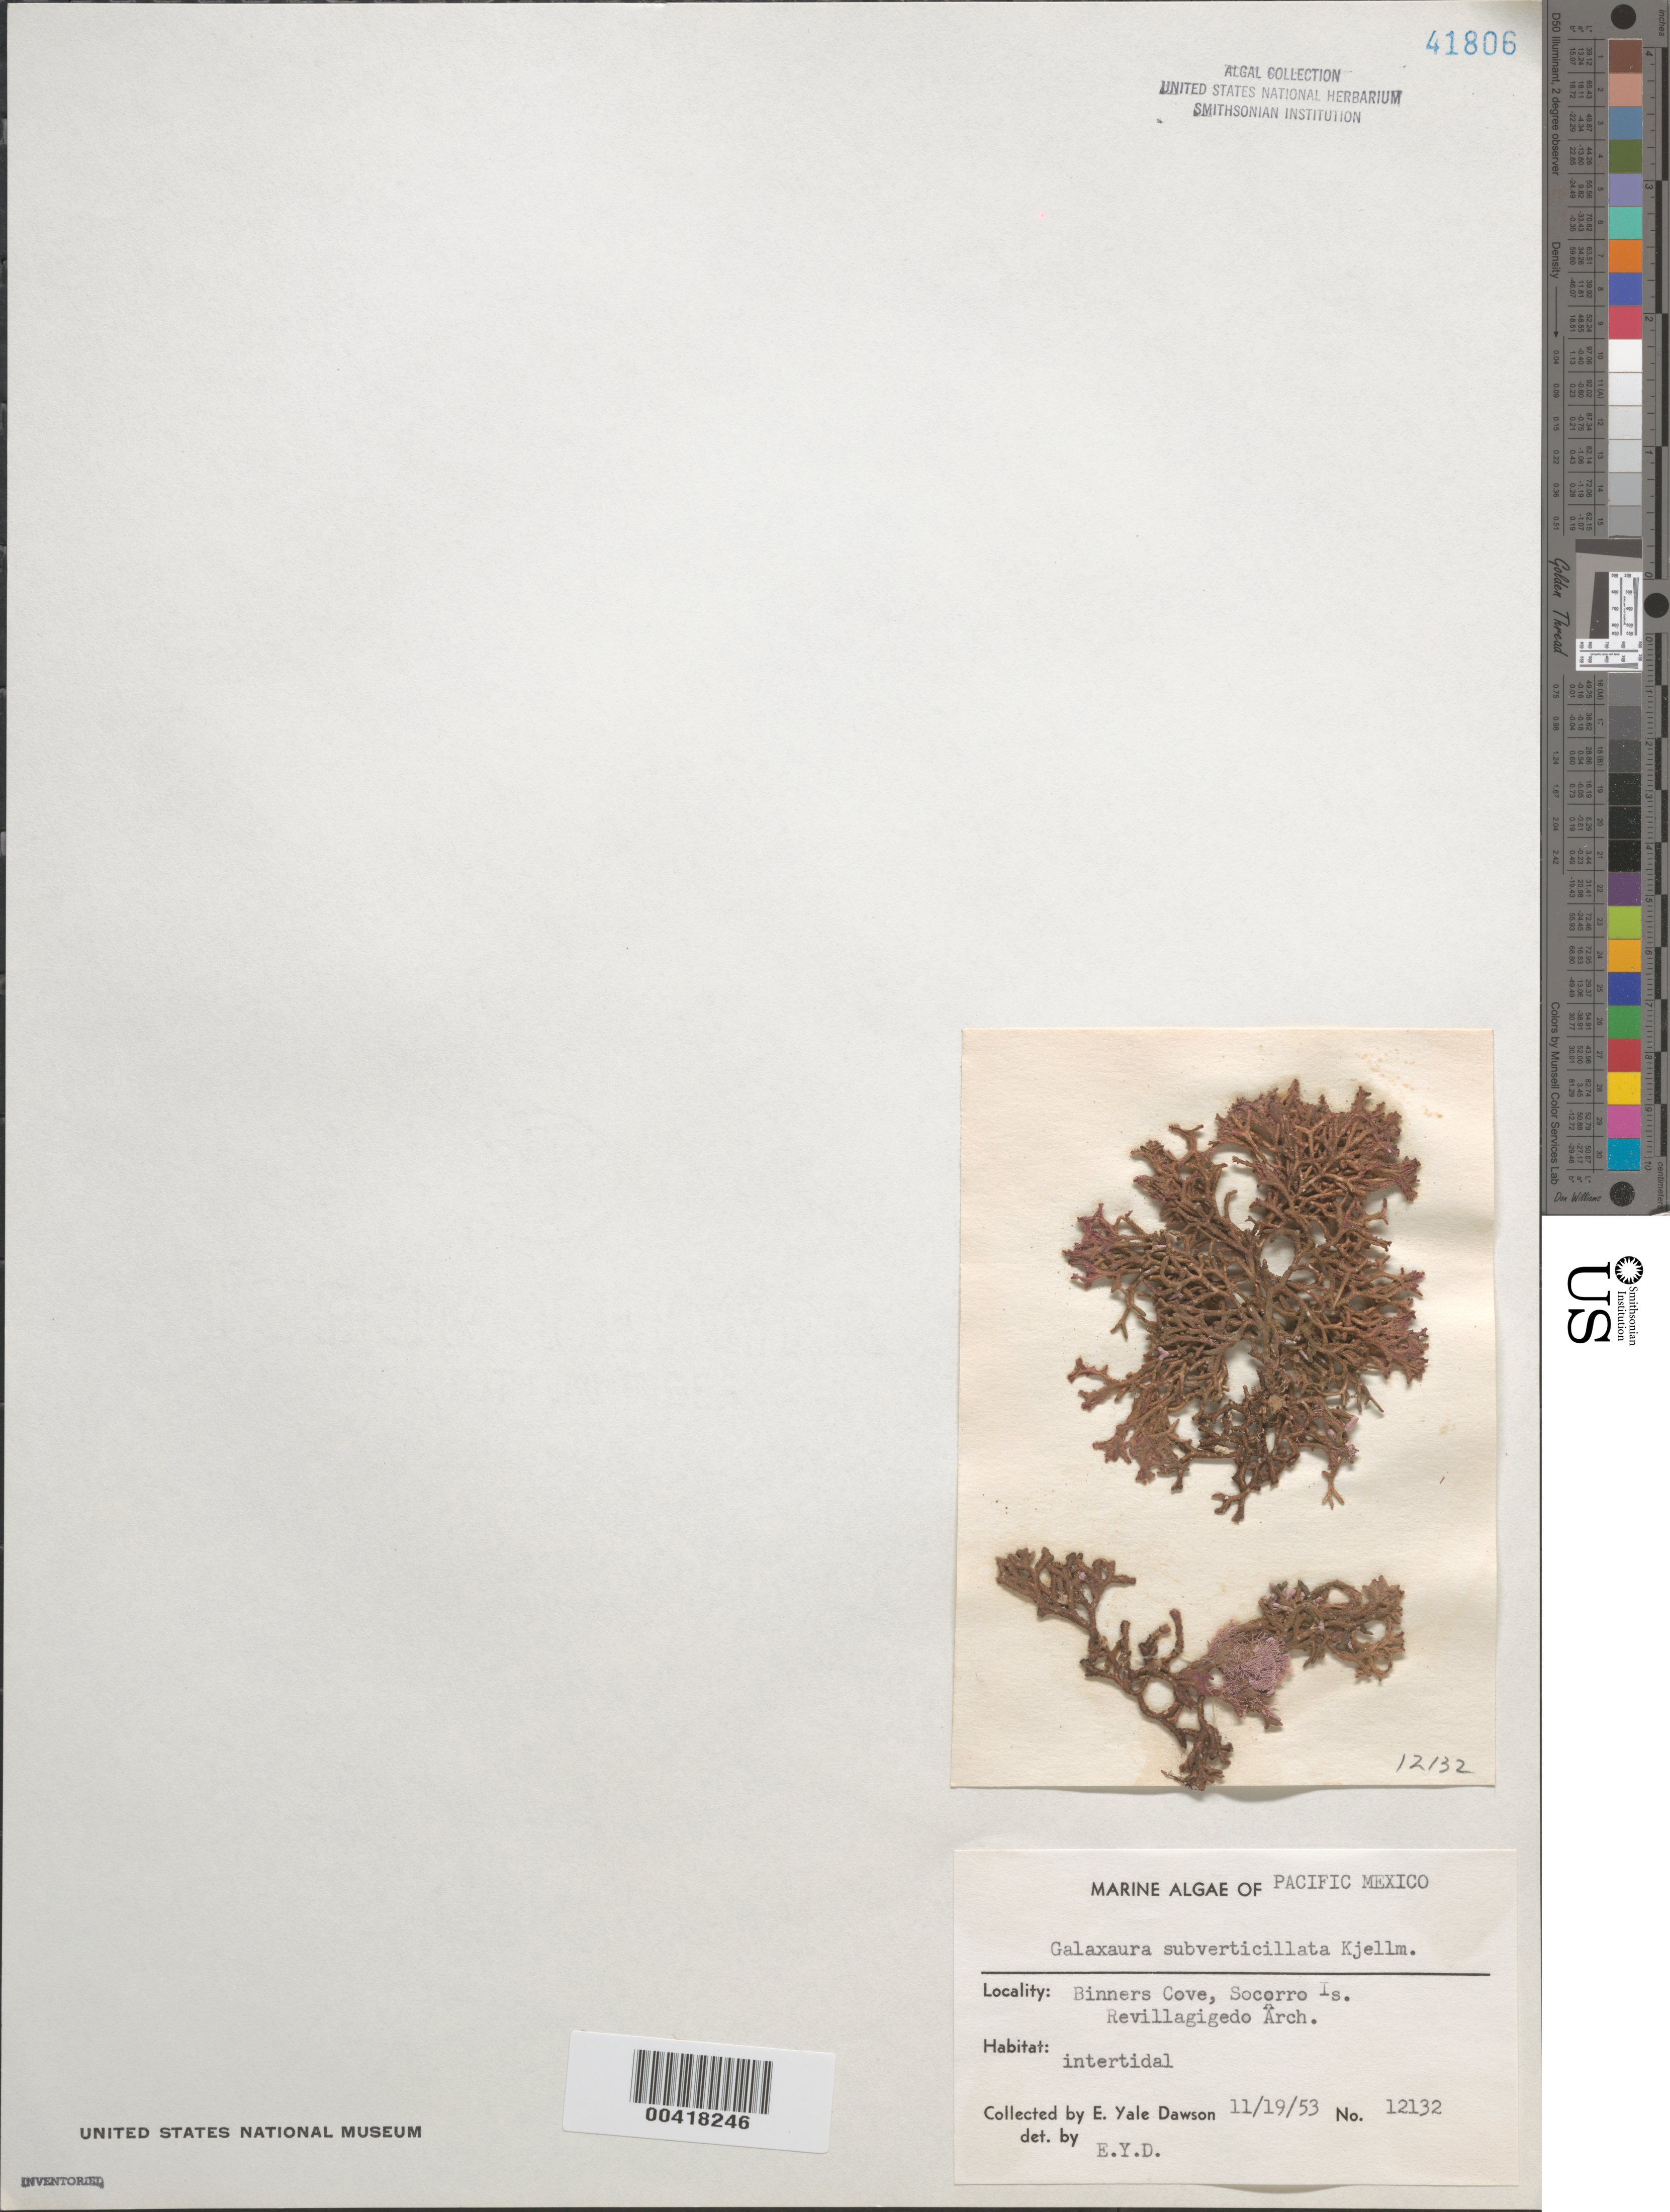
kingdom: Plantae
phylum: Rhodophyta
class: Florideophyceae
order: Nemaliales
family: Galaxauraceae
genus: Galaxaura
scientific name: Galaxaura rugosa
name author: (Ellis & Sol.) J.V.Lamouroux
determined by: Algae name updating Project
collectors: E. Y. Dawson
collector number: EYD 12132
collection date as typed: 19 Nov 1953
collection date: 1953-11-19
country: Mexico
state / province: Colima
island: Isla Socorro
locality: Binners Cove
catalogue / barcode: US 41806